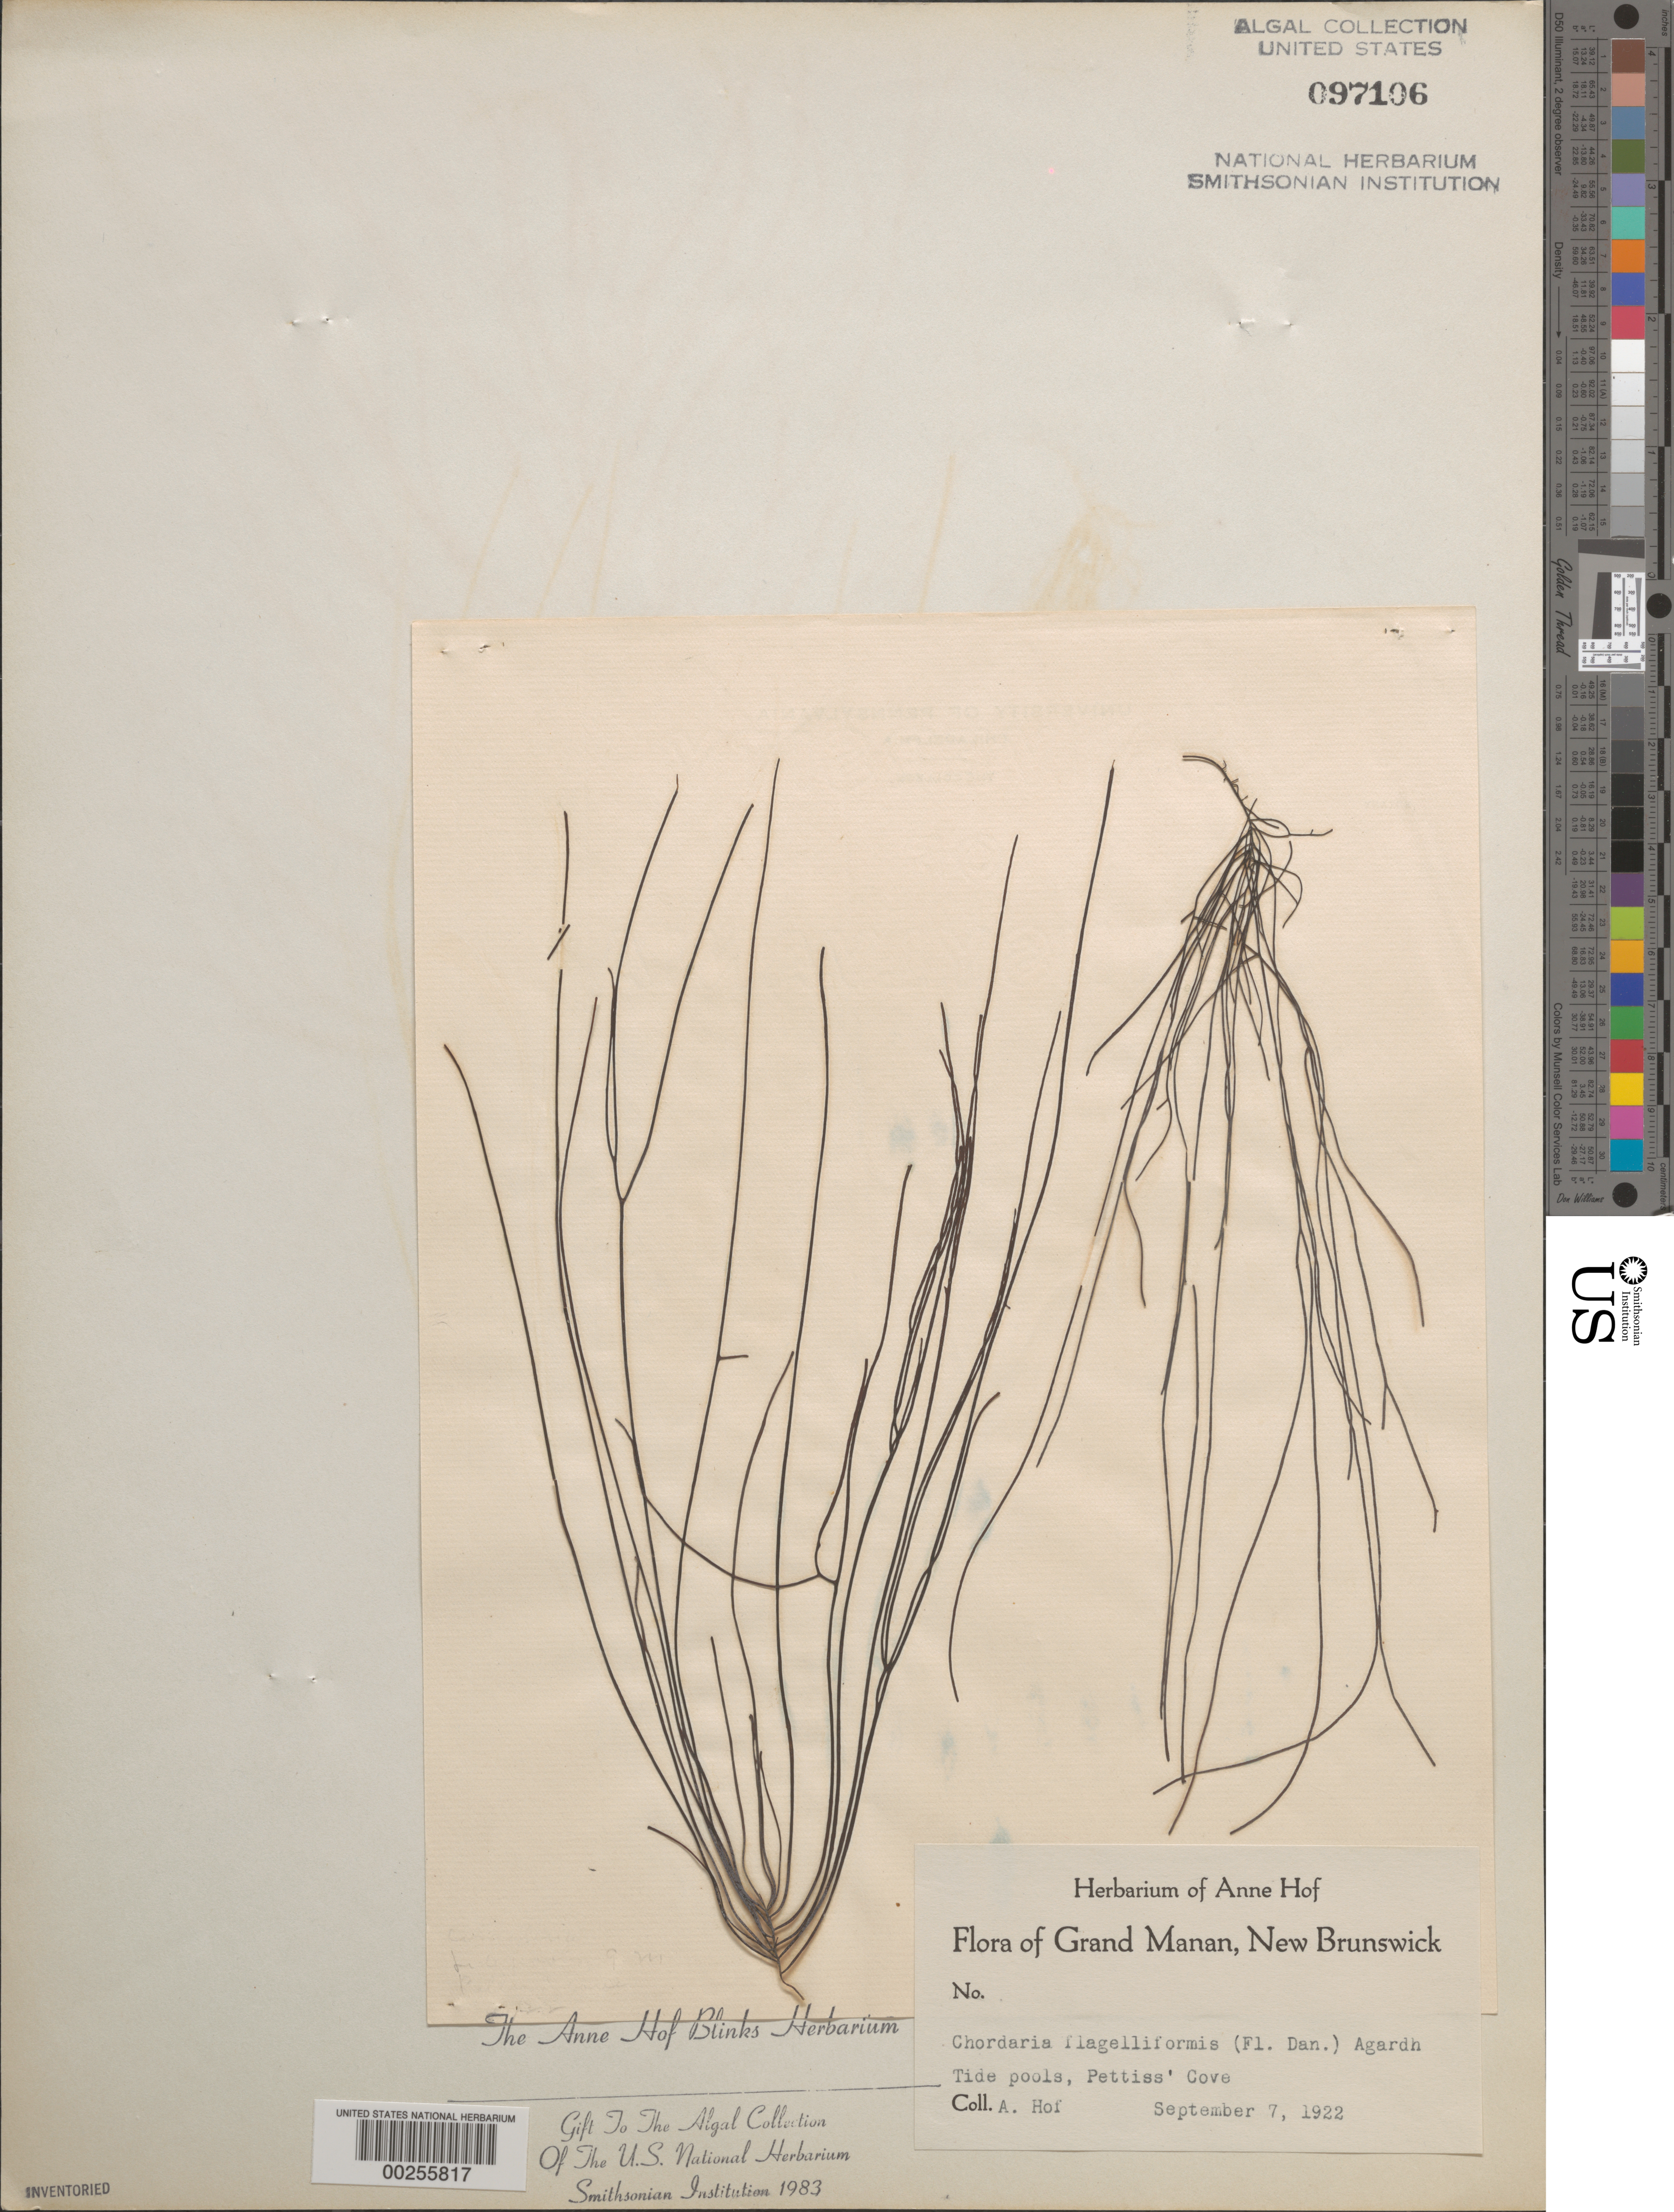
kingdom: Chromista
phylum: Ochrophyta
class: Phaeophyceae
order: Ectocarpales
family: Chordariaceae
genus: Chordaria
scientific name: Chordaria flagelliformis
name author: (Hudson) Grev.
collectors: A. Blinks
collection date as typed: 07 Sep 1922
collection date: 1922-09-07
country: Canada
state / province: New Brunswick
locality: Grand manan, pettiss' cove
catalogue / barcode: US 97106